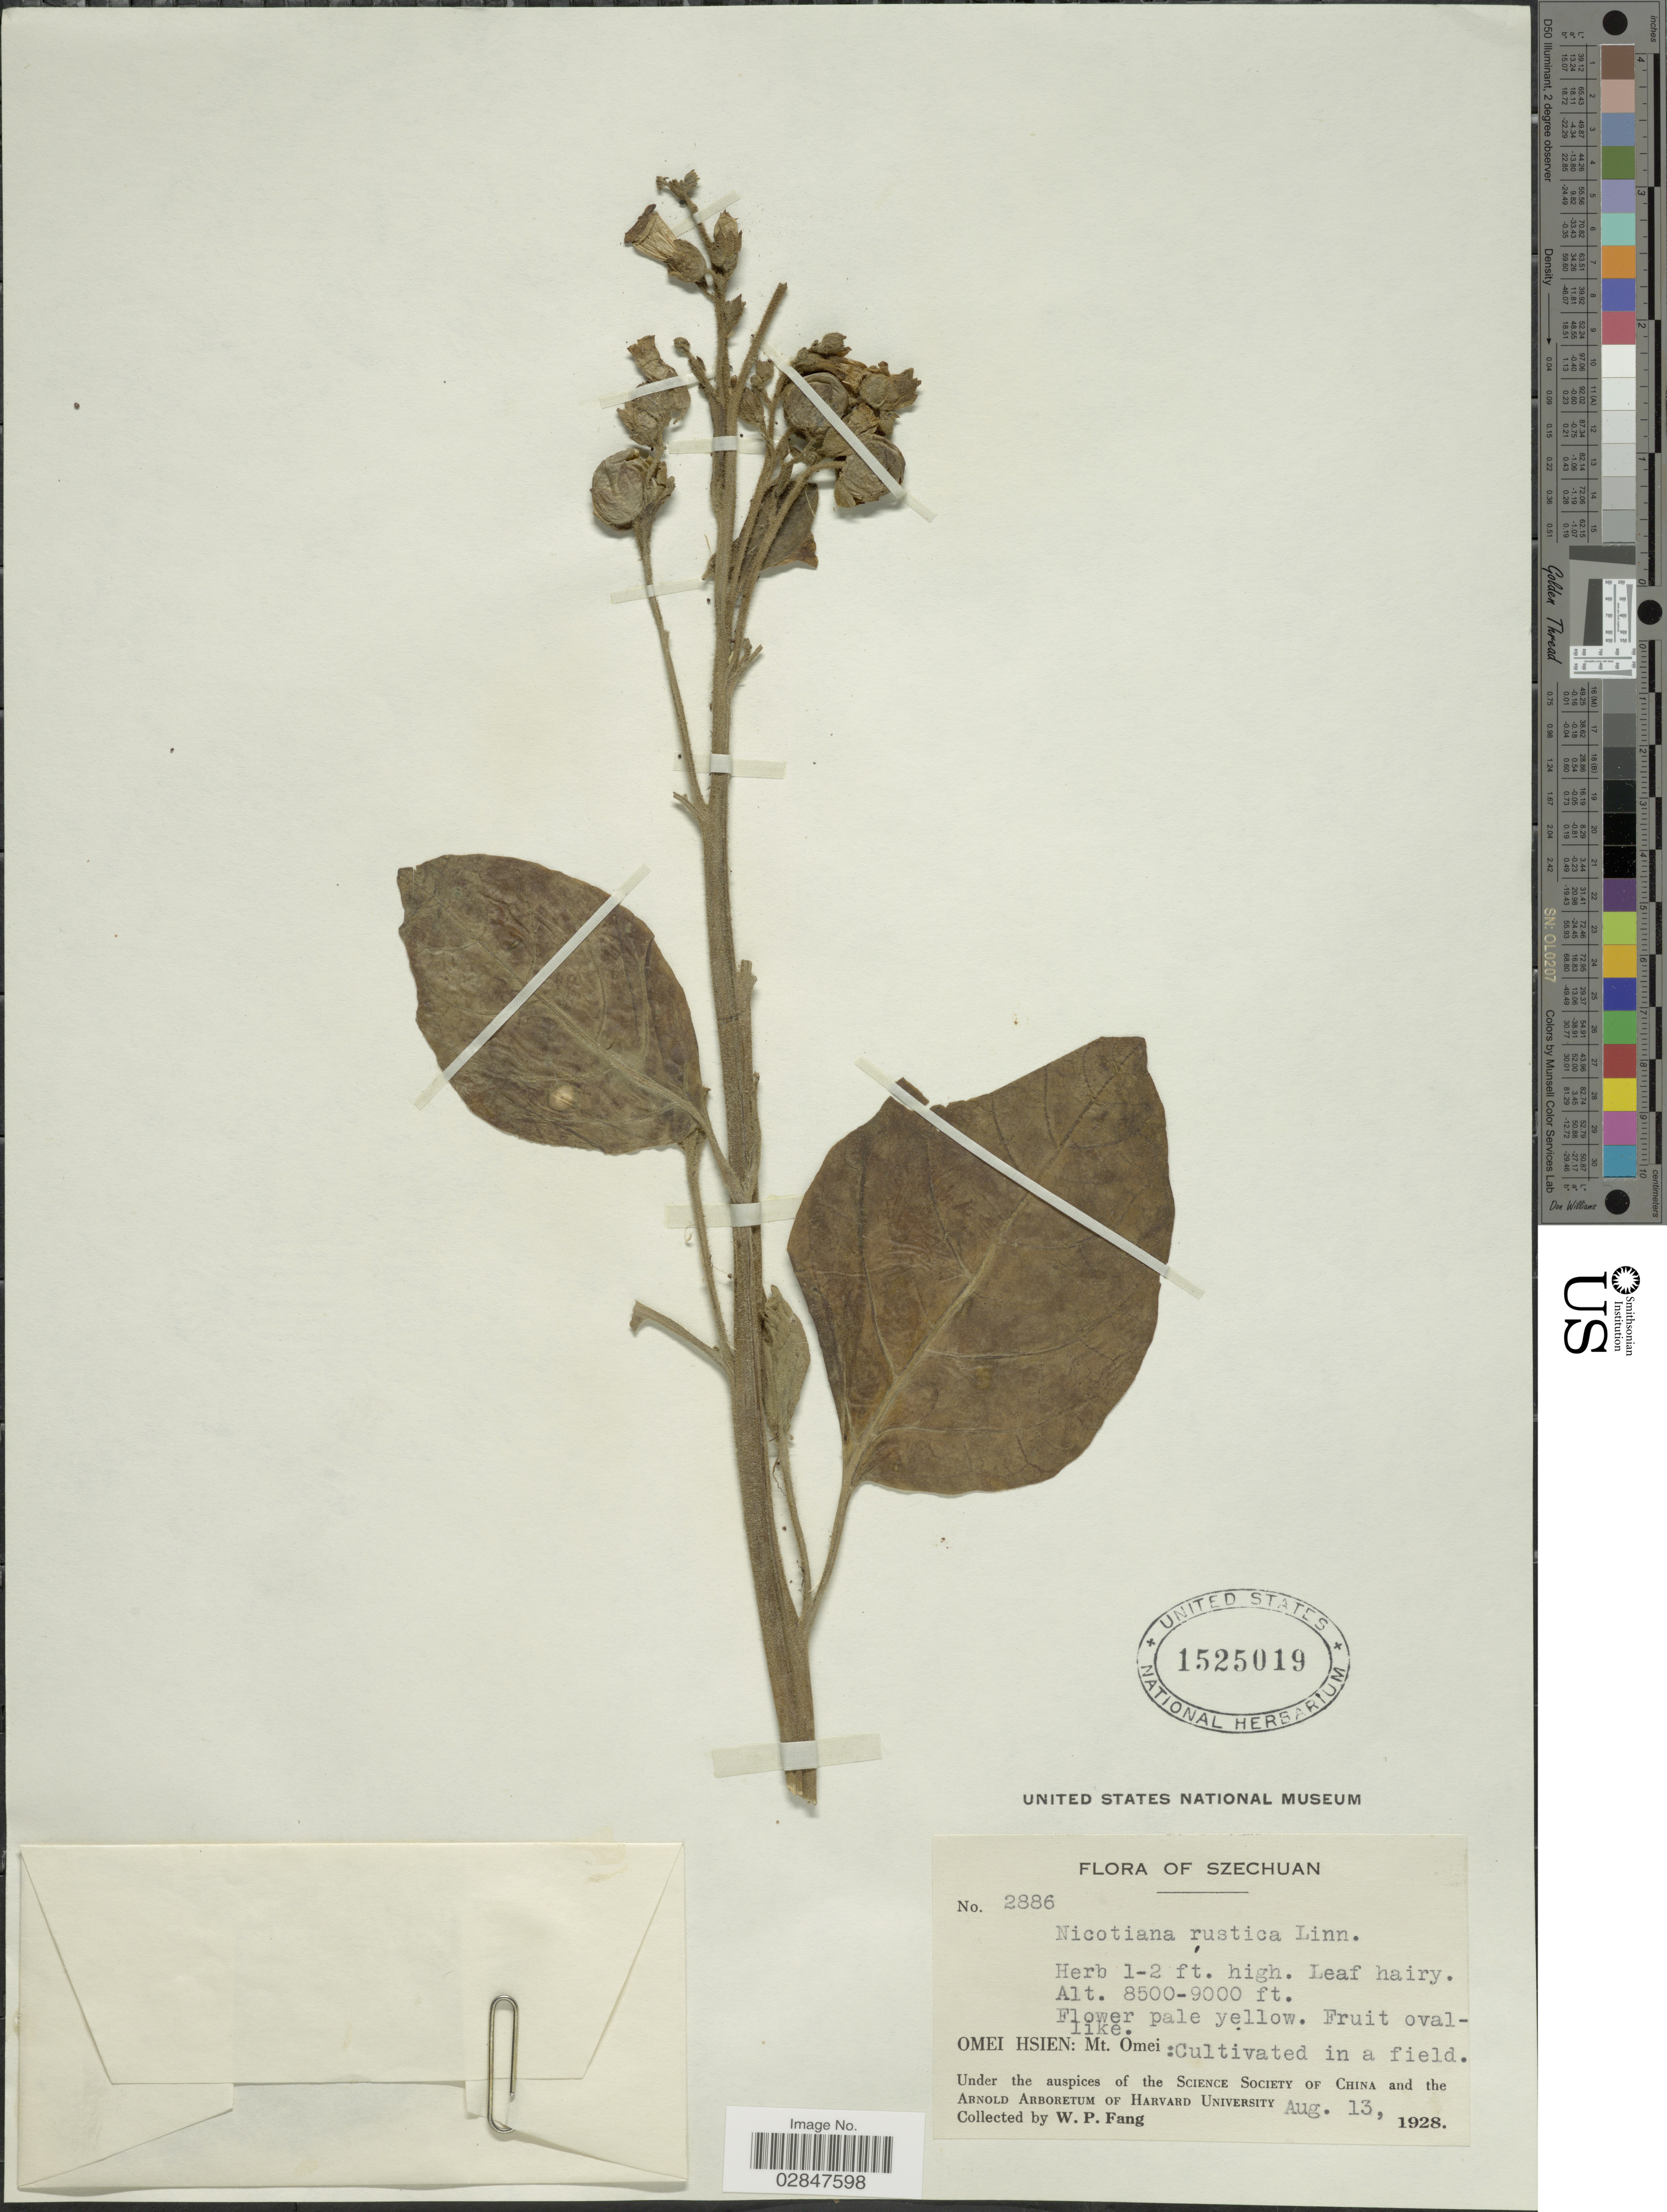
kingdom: Plantae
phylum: Tracheophyta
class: Magnoliopsida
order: Solanales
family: Solanaceae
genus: Nicotiana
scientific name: Nicotiana rustica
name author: L.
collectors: W. P. Fang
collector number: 2886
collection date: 1928-08-13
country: China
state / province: Sichuan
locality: Szechuan. Omei Hsien: Mt. Omei.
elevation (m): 2591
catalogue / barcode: US 1525019